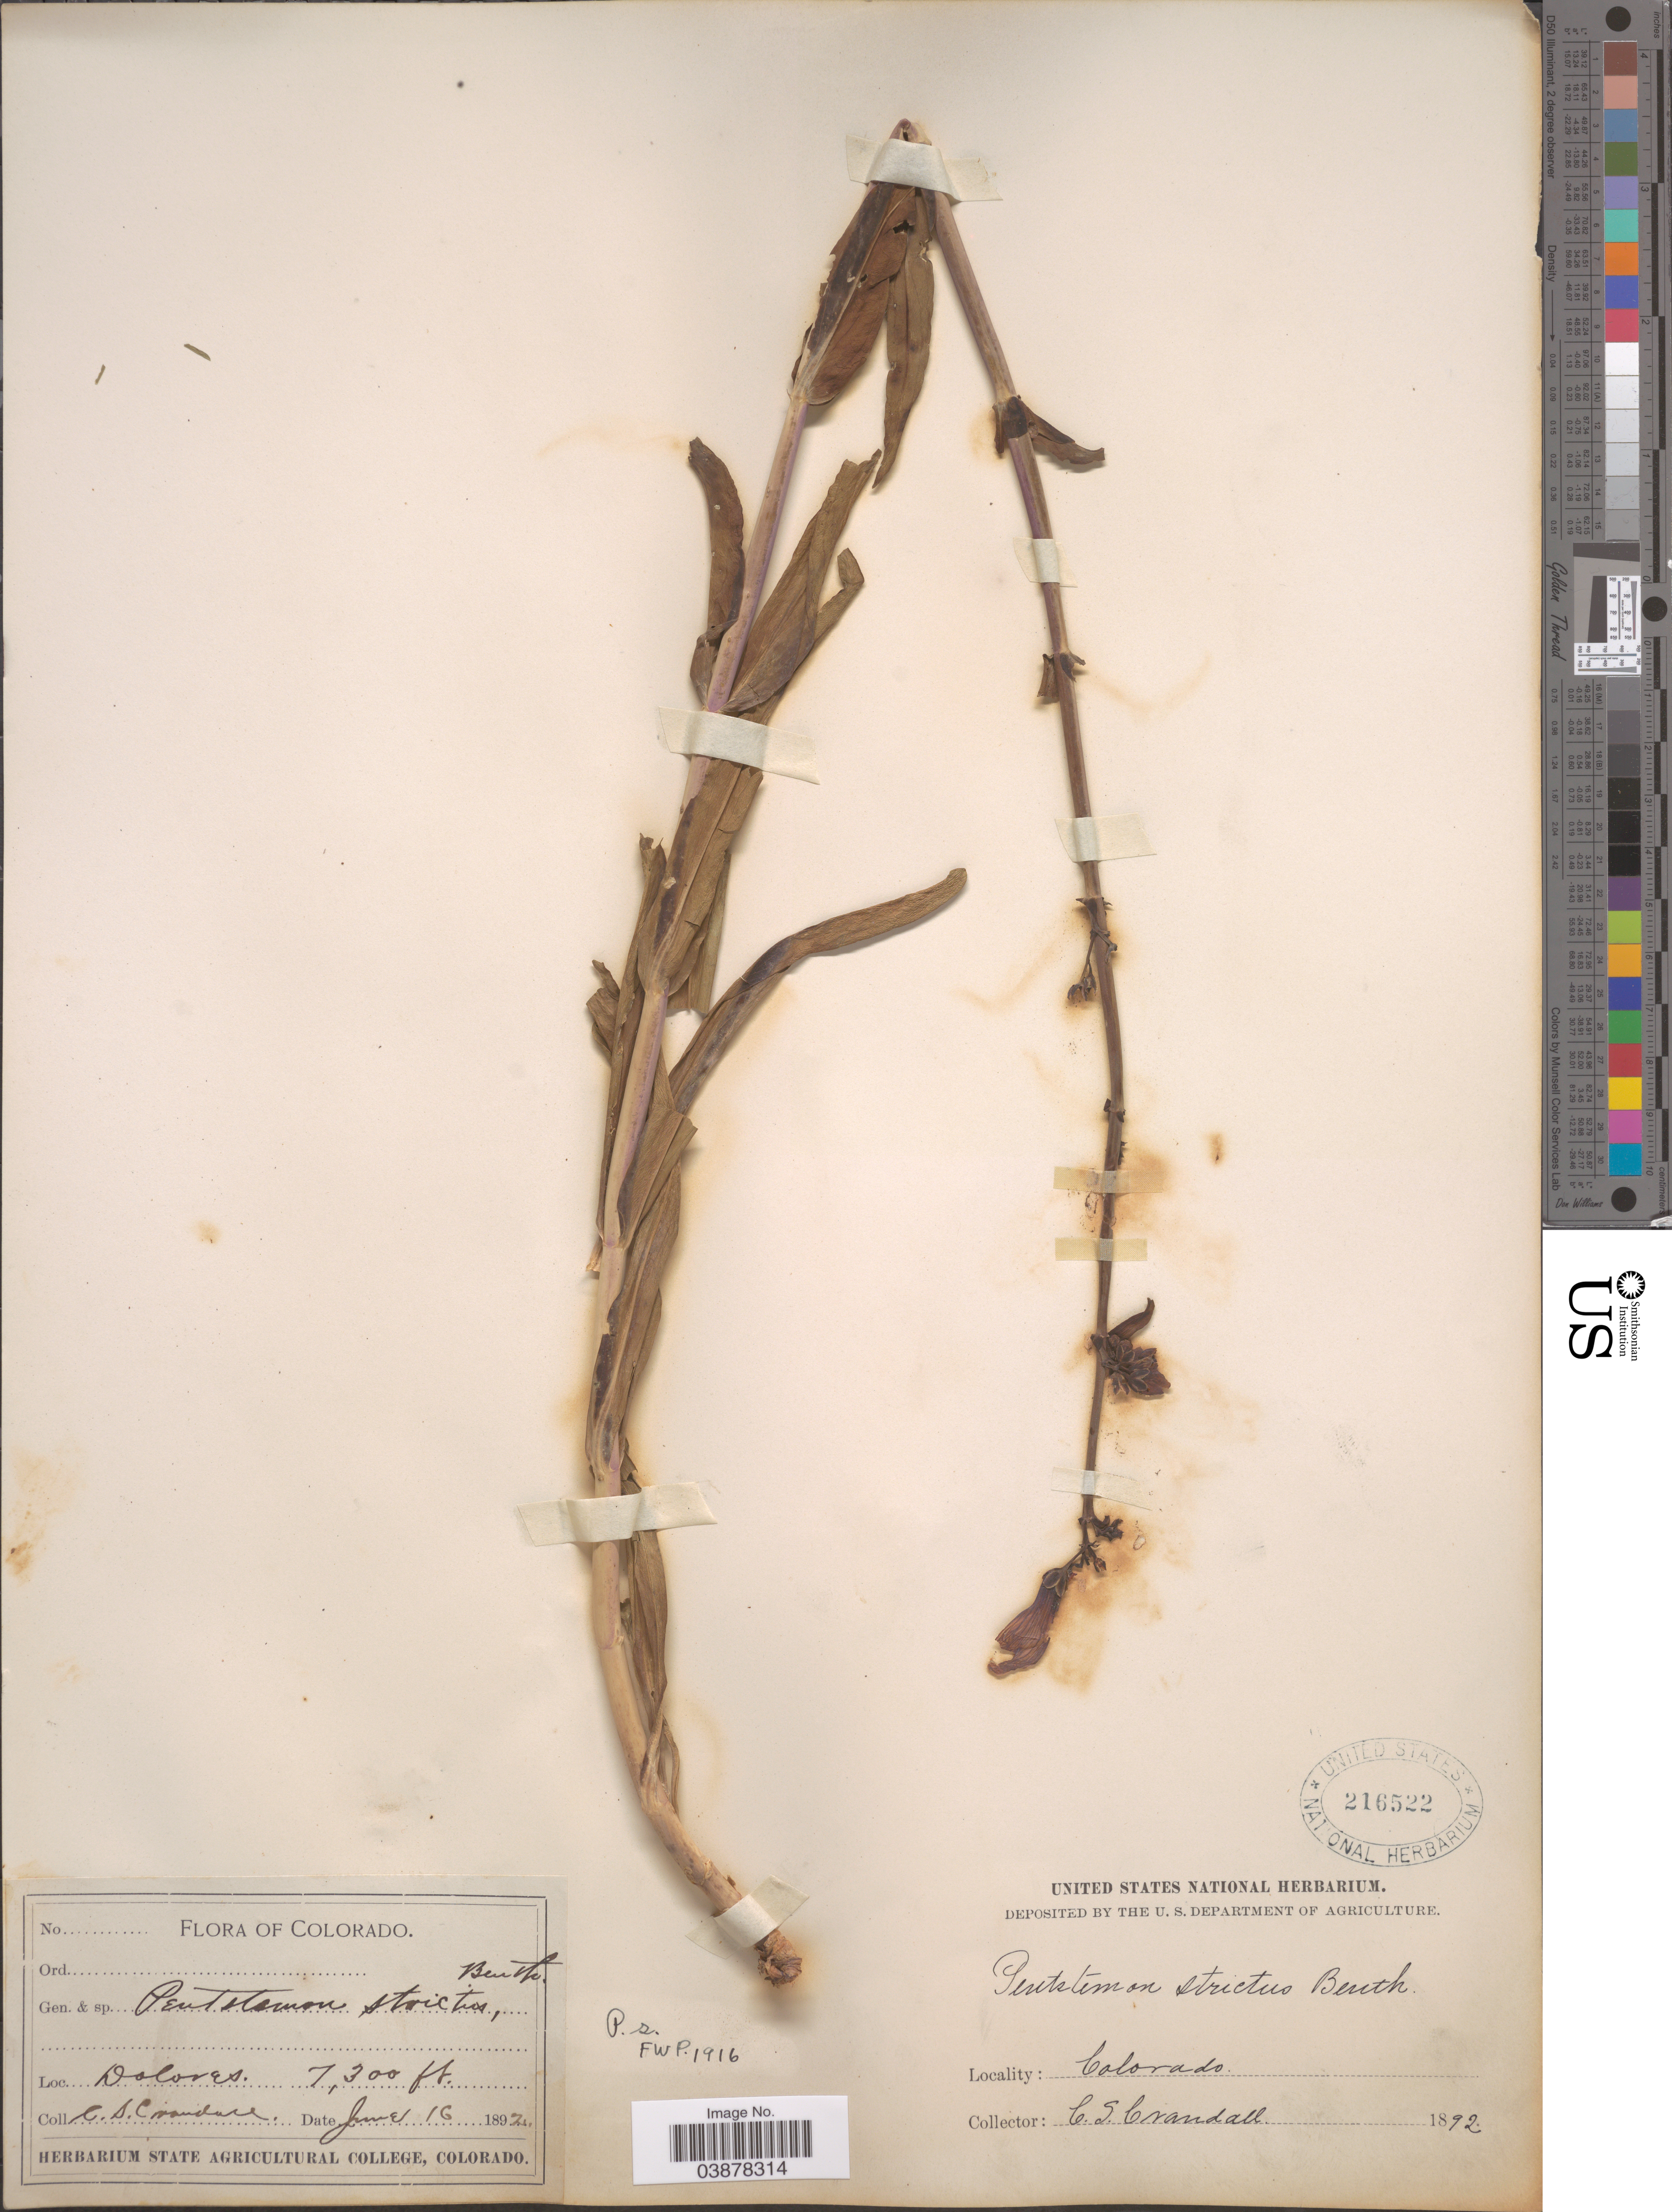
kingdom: Plantae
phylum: Tracheophyta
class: Magnoliopsida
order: Lamiales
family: Plantaginaceae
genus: Penstemon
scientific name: Penstemon strictus subsp. strictus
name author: Benth.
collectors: C. Crandall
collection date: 1892-06-16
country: United States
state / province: Colorado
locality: Dolores.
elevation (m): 2225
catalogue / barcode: US 216522